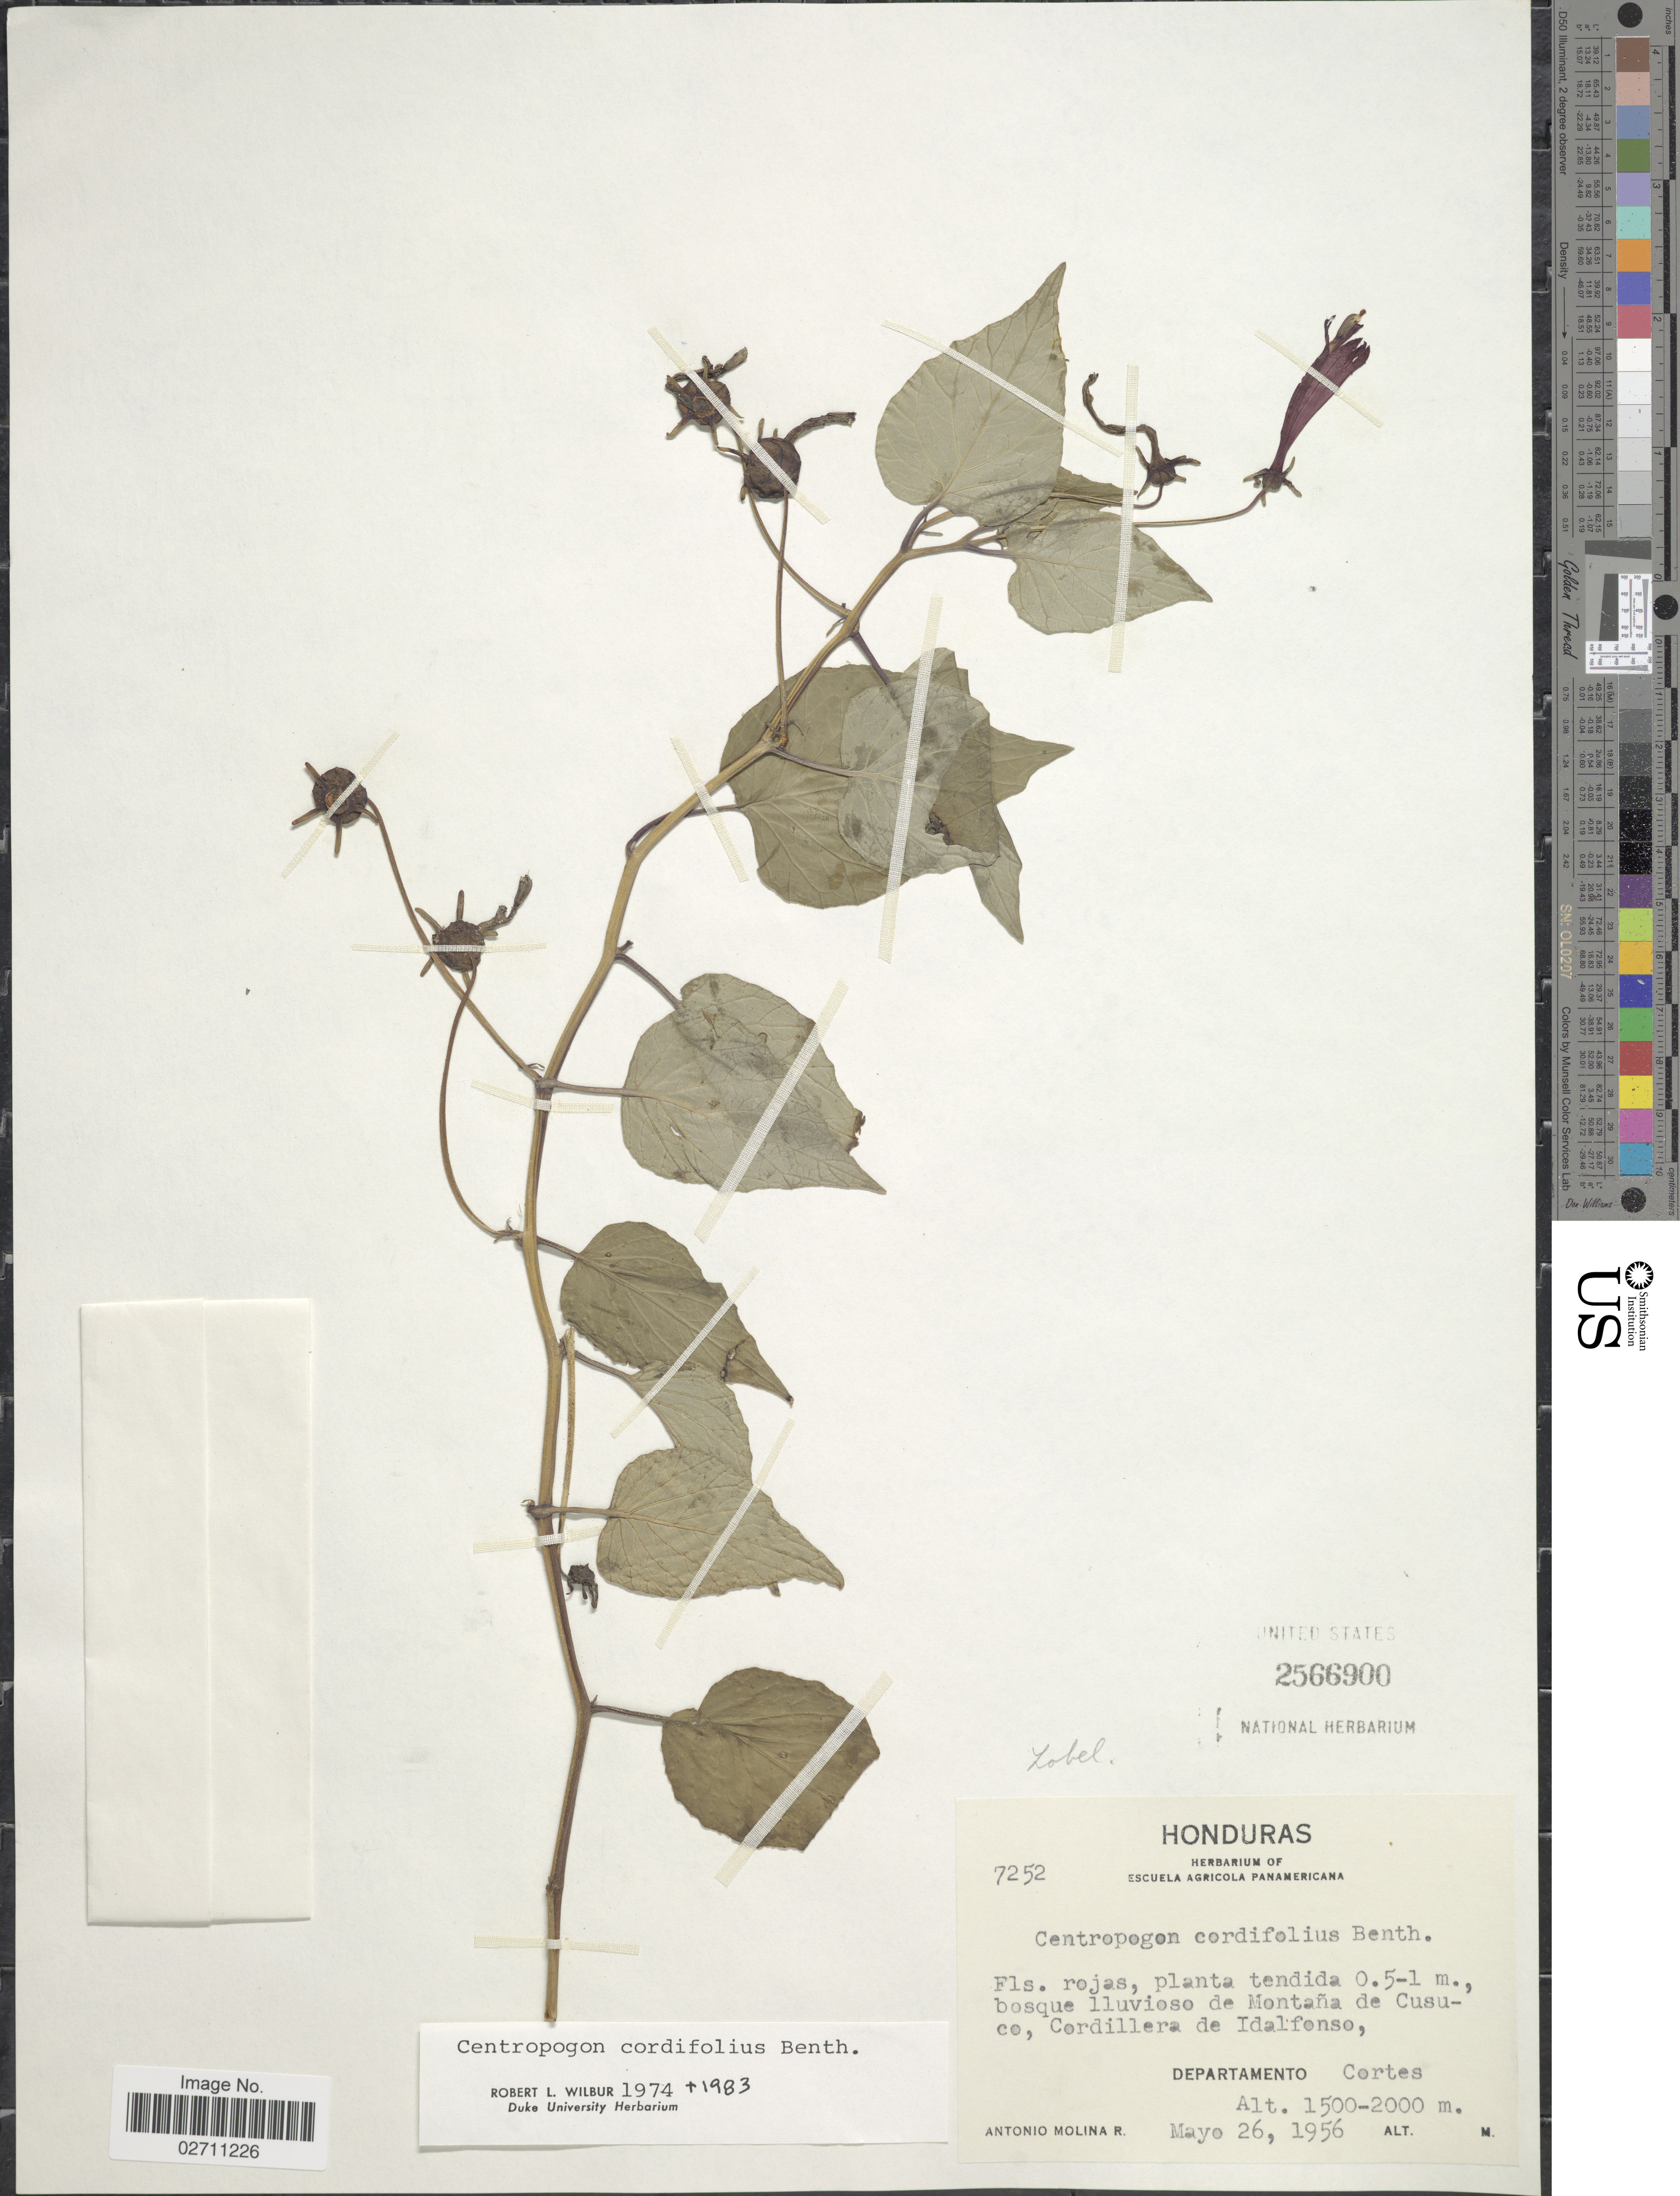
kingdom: Plantae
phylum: Tracheophyta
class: Magnoliopsida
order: Asterales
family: Campanulaceae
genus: Centropogon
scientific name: Centropogon cordifolius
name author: Benth.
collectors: A. Molina R.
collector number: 7252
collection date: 1956-05-26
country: Honduras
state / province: Cortés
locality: Bosque lluvioso de Montana de Cusuco, Cordillera Idalfonso.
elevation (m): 1500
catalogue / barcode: US 2566900